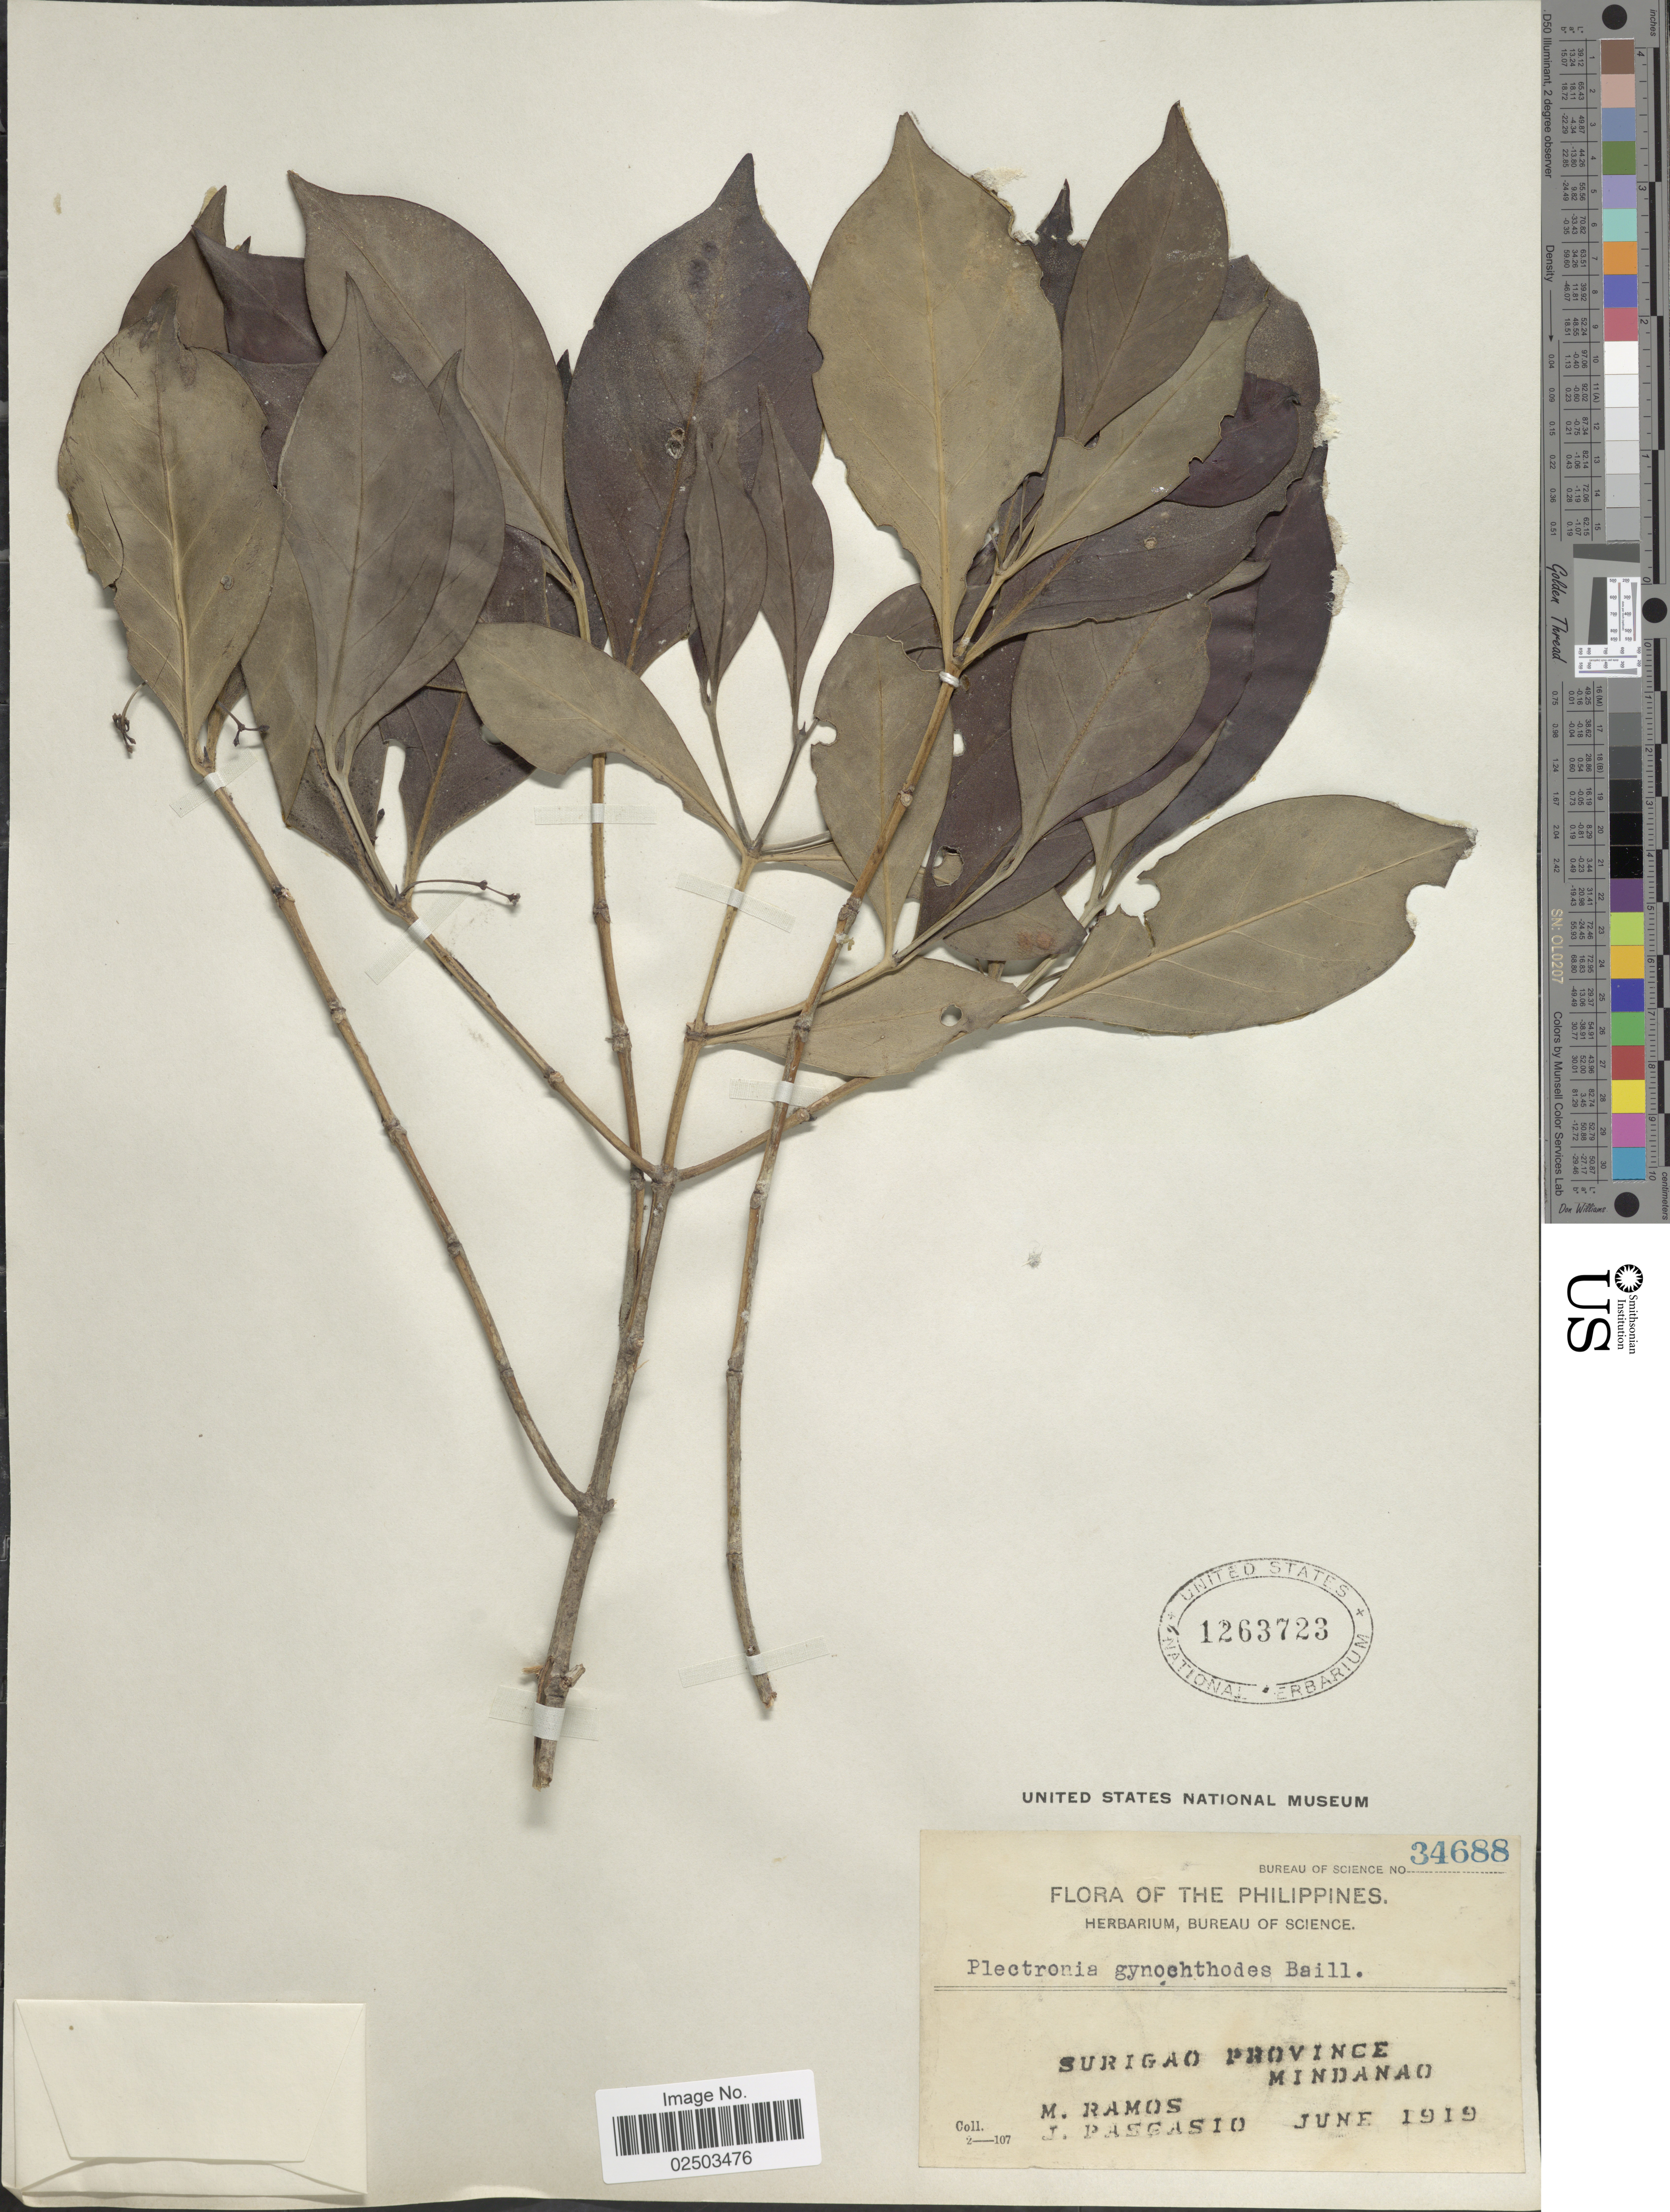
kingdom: Plantae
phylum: Tracheophyta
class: Magnoliopsida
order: Gentianales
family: Rubiaceae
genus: Canthium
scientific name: Canthium gynochthodes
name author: Baill.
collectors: M. Ramos & J. Pascasio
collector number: Bureau of Science 34688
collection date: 1919-06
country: Philippines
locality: Surigao Province, Mindanao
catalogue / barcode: US 1263723